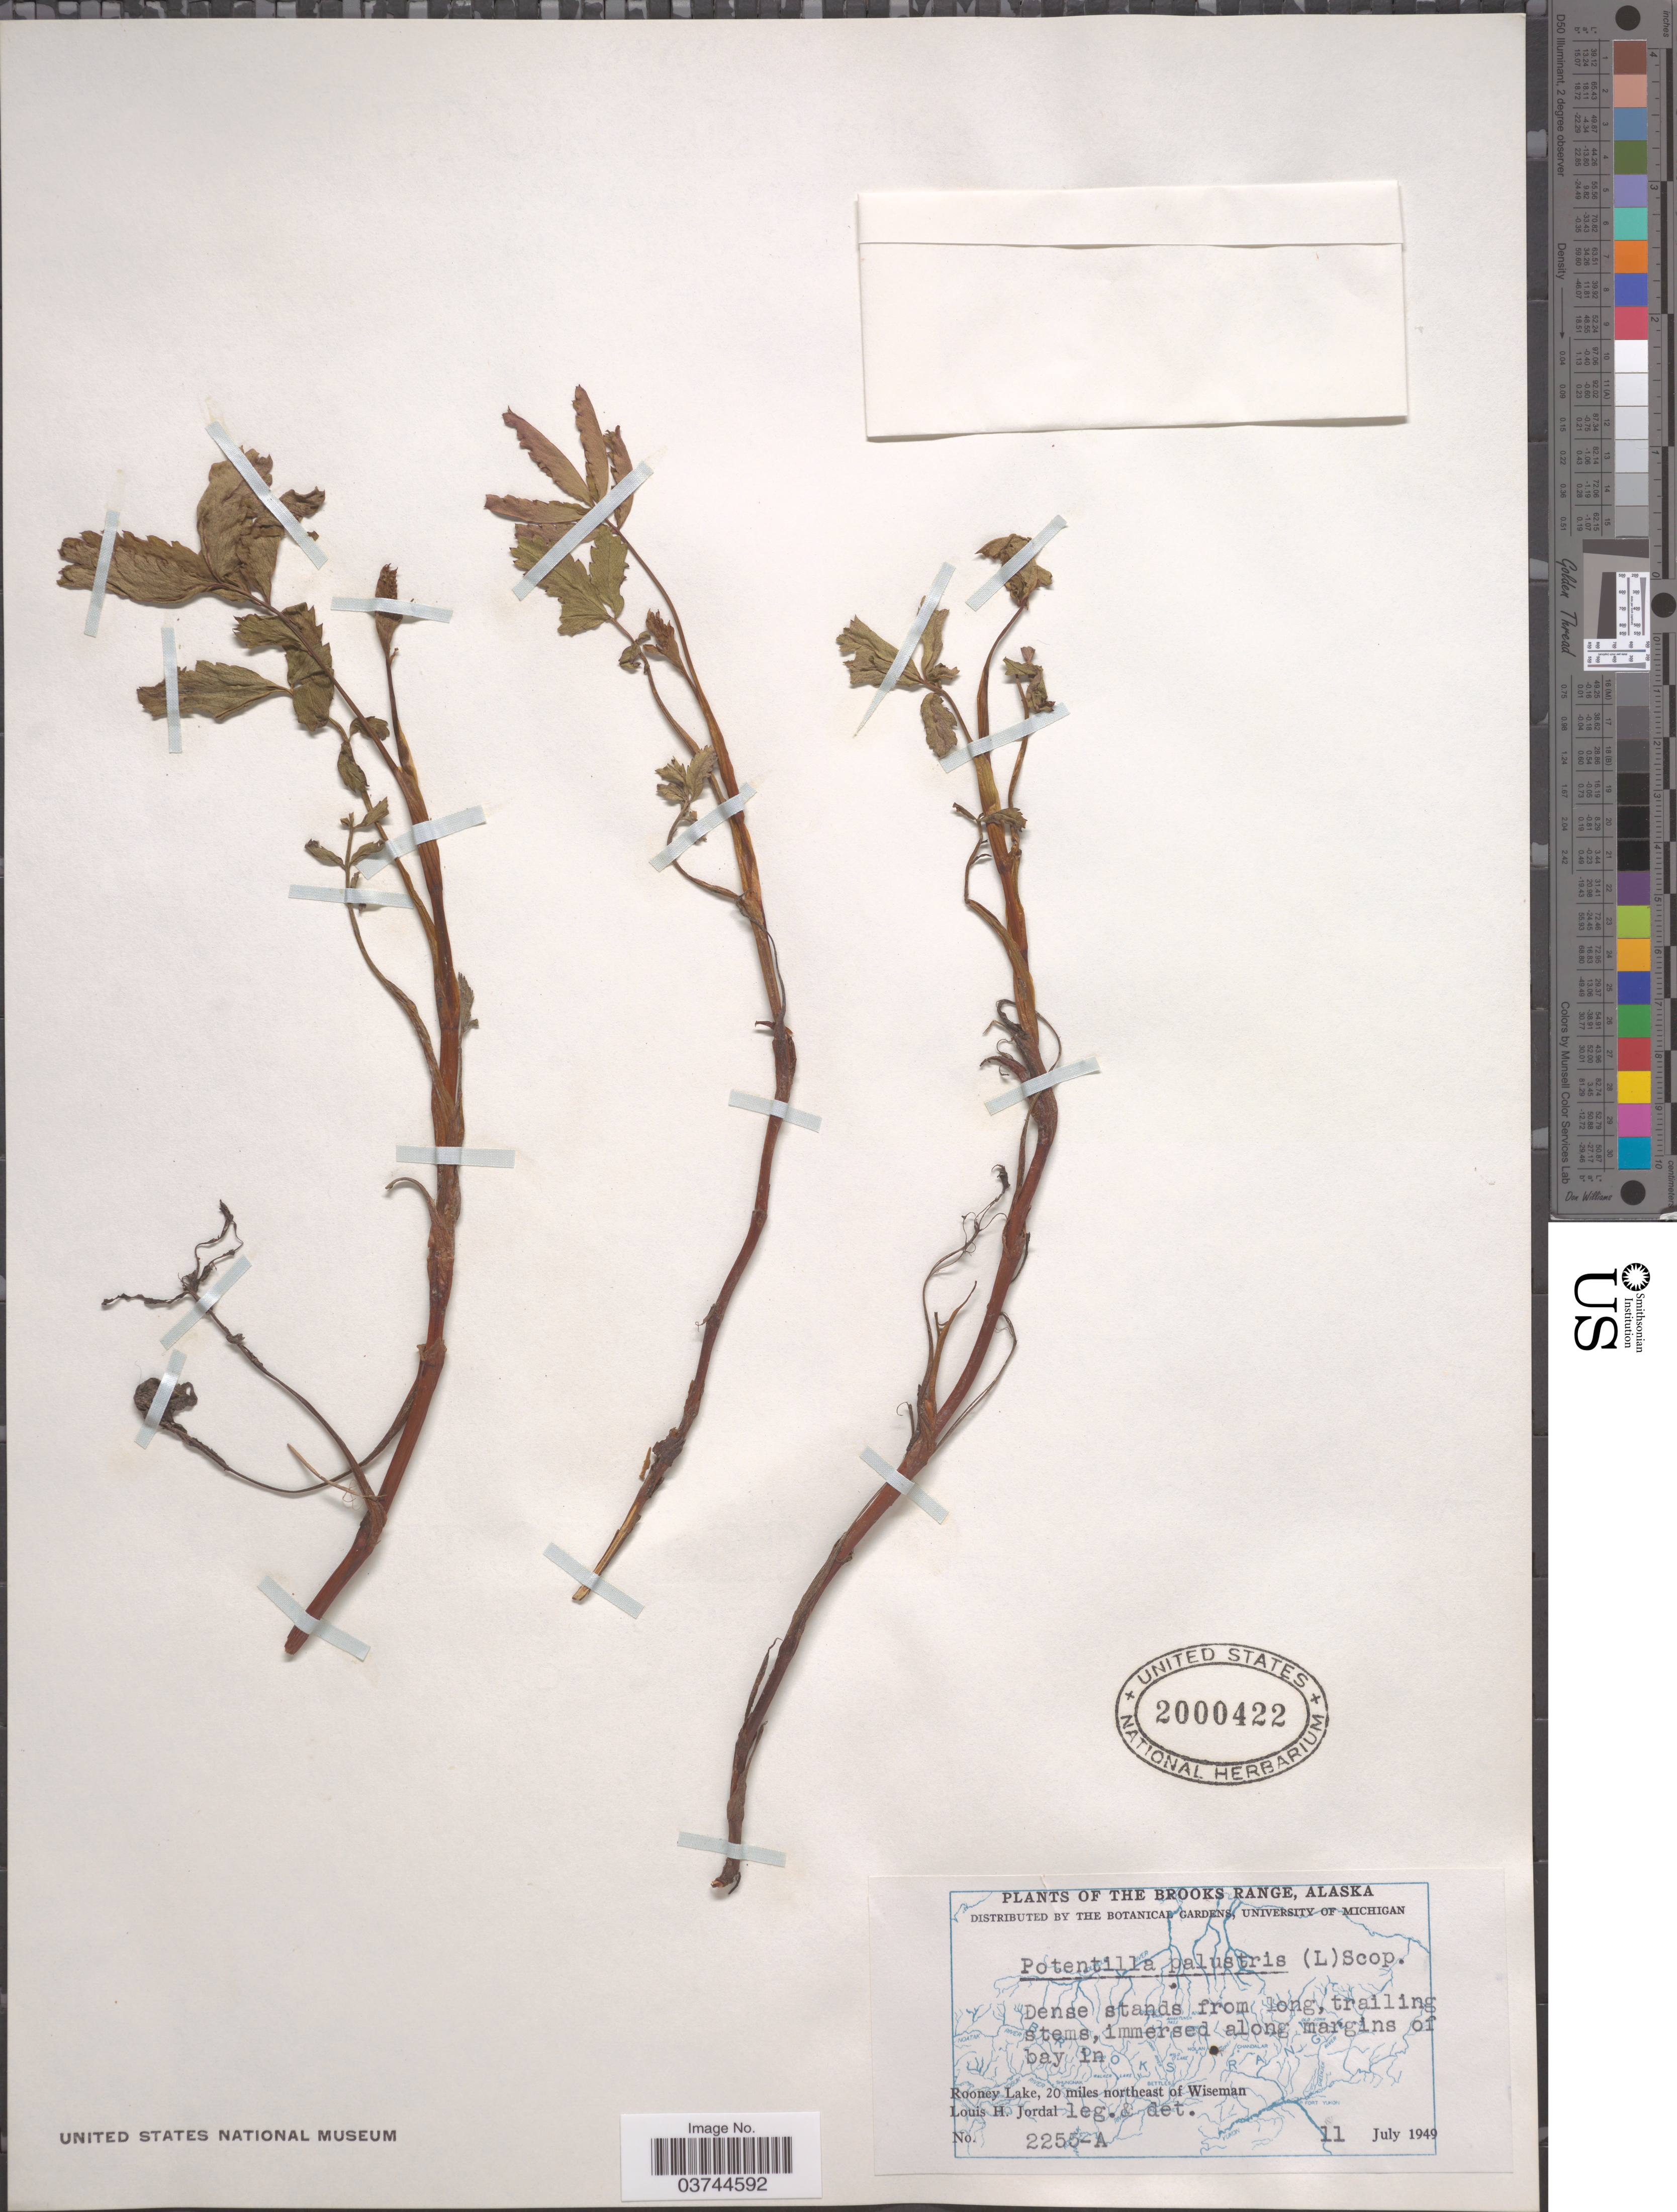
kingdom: Plantae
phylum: Tracheophyta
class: Magnoliopsida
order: Rosales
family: Rosaceae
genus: Comarum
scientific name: Comarum palustre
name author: L.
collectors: L. Jordal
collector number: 2255-A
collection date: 1949-07-11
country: United States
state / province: Alaska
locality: The Brooks Range. Along margins of bay in Rooney Lake, 20 miles northeast of Wiseman.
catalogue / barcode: US 2000422